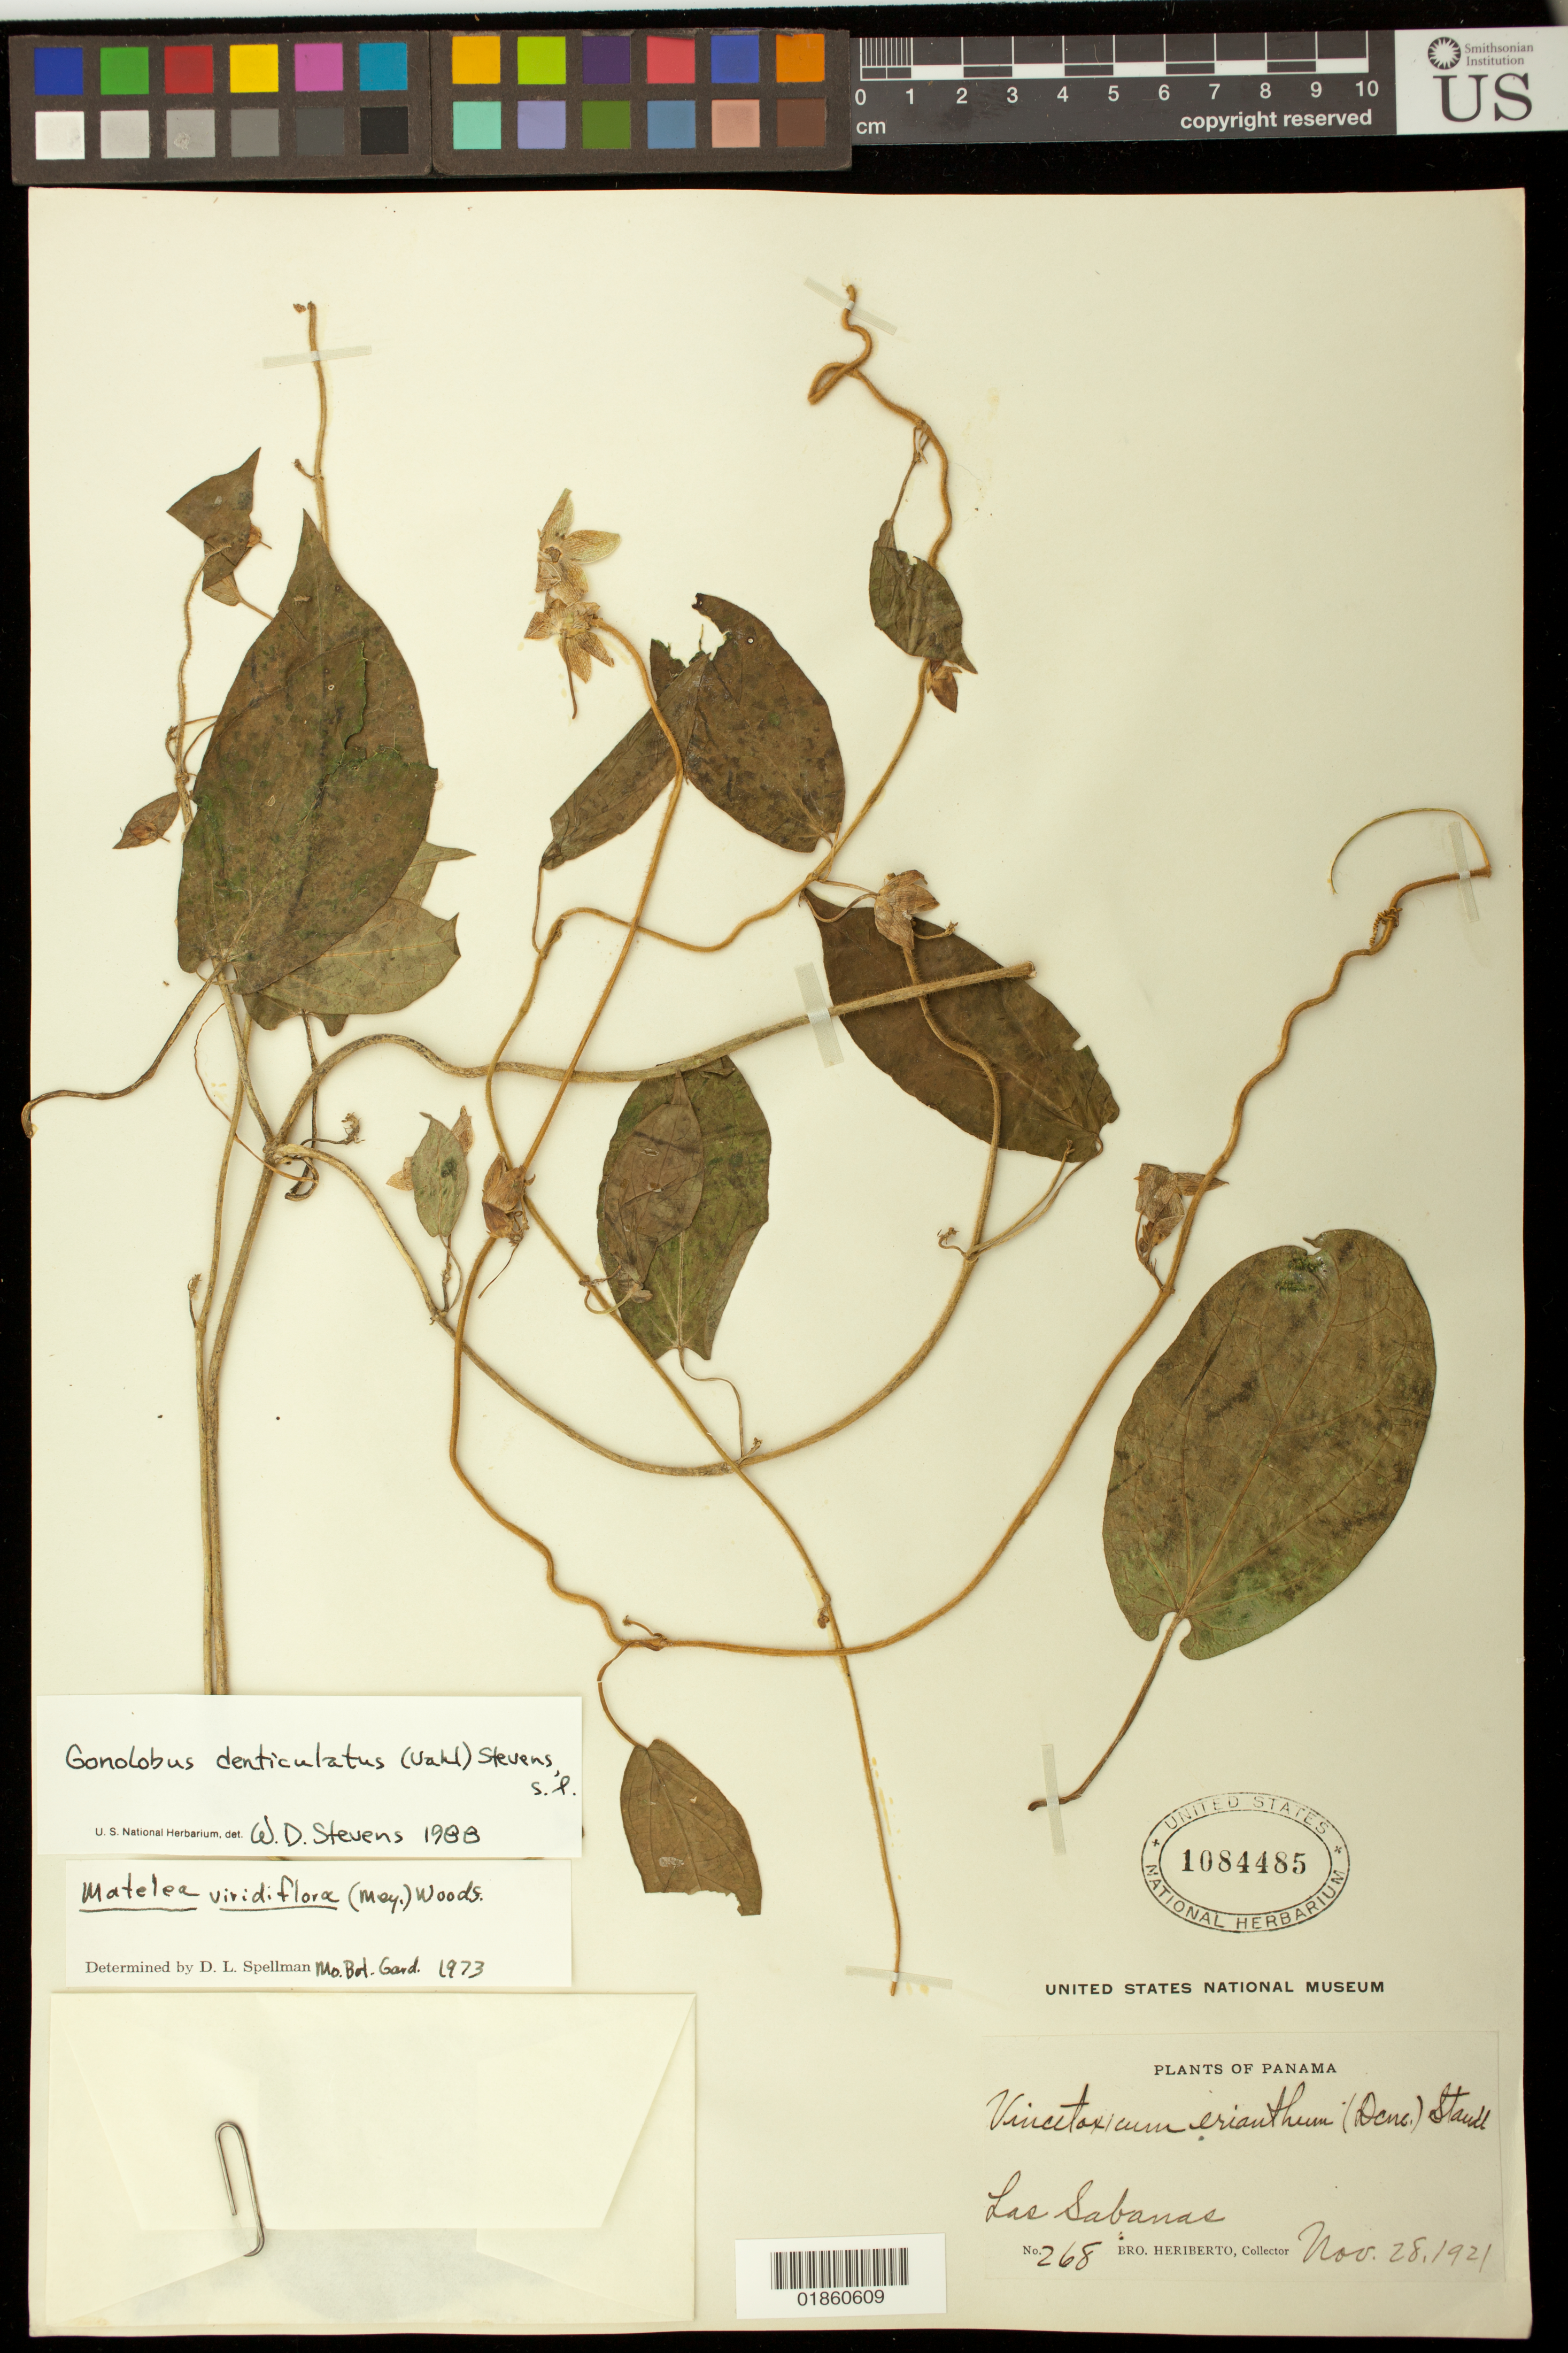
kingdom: Plantae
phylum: Tracheophyta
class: Magnoliopsida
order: Gentianales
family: Apocynaceae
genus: Gonolobus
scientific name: Gonolobus denticulatus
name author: (Vahl) W.D. Stevens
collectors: B. Heriberto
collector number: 268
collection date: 1921-11-28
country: Panama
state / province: Coclé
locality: Las Sabanas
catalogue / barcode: US 1084485